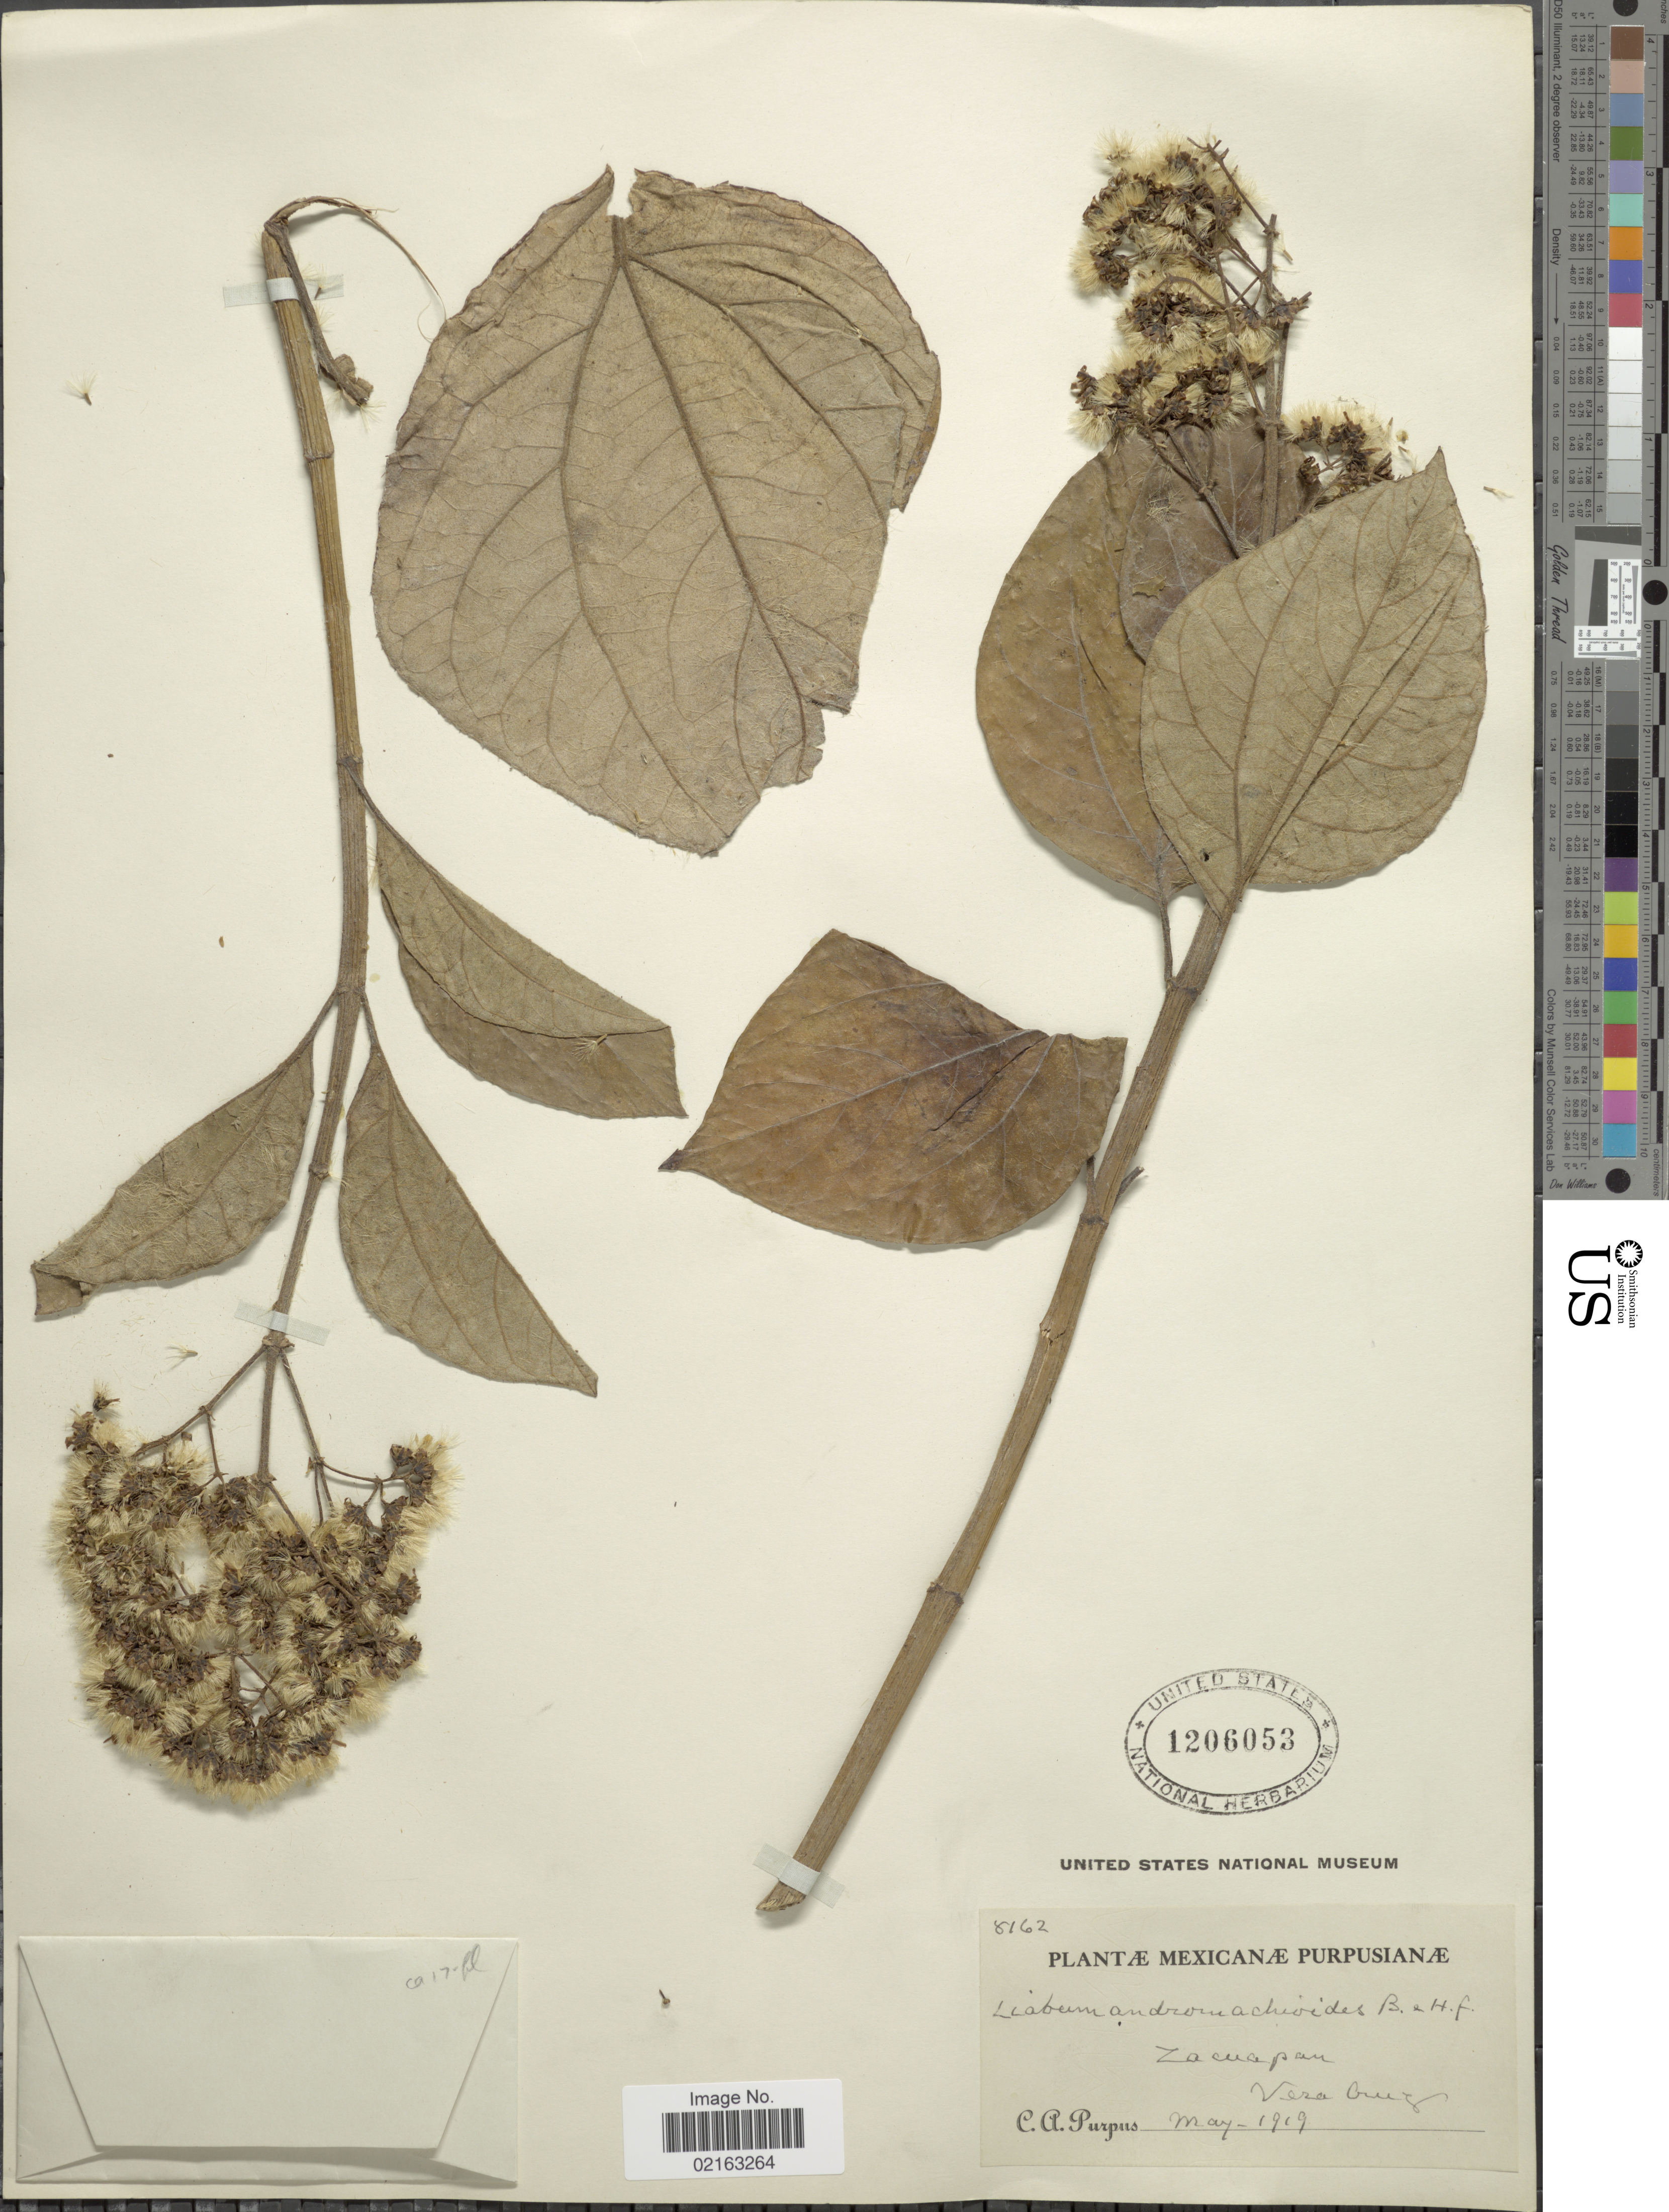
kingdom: Plantae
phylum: Tracheophyta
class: Magnoliopsida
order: Asterales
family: Asteraceae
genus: Sinclairia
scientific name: Sinclairia andromachioides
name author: Hemsl.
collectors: C. A. Purpus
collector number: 8162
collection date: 1919-05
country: Mexico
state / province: Veracruz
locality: Zacuapan, Vera Cruz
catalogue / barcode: US 1206053